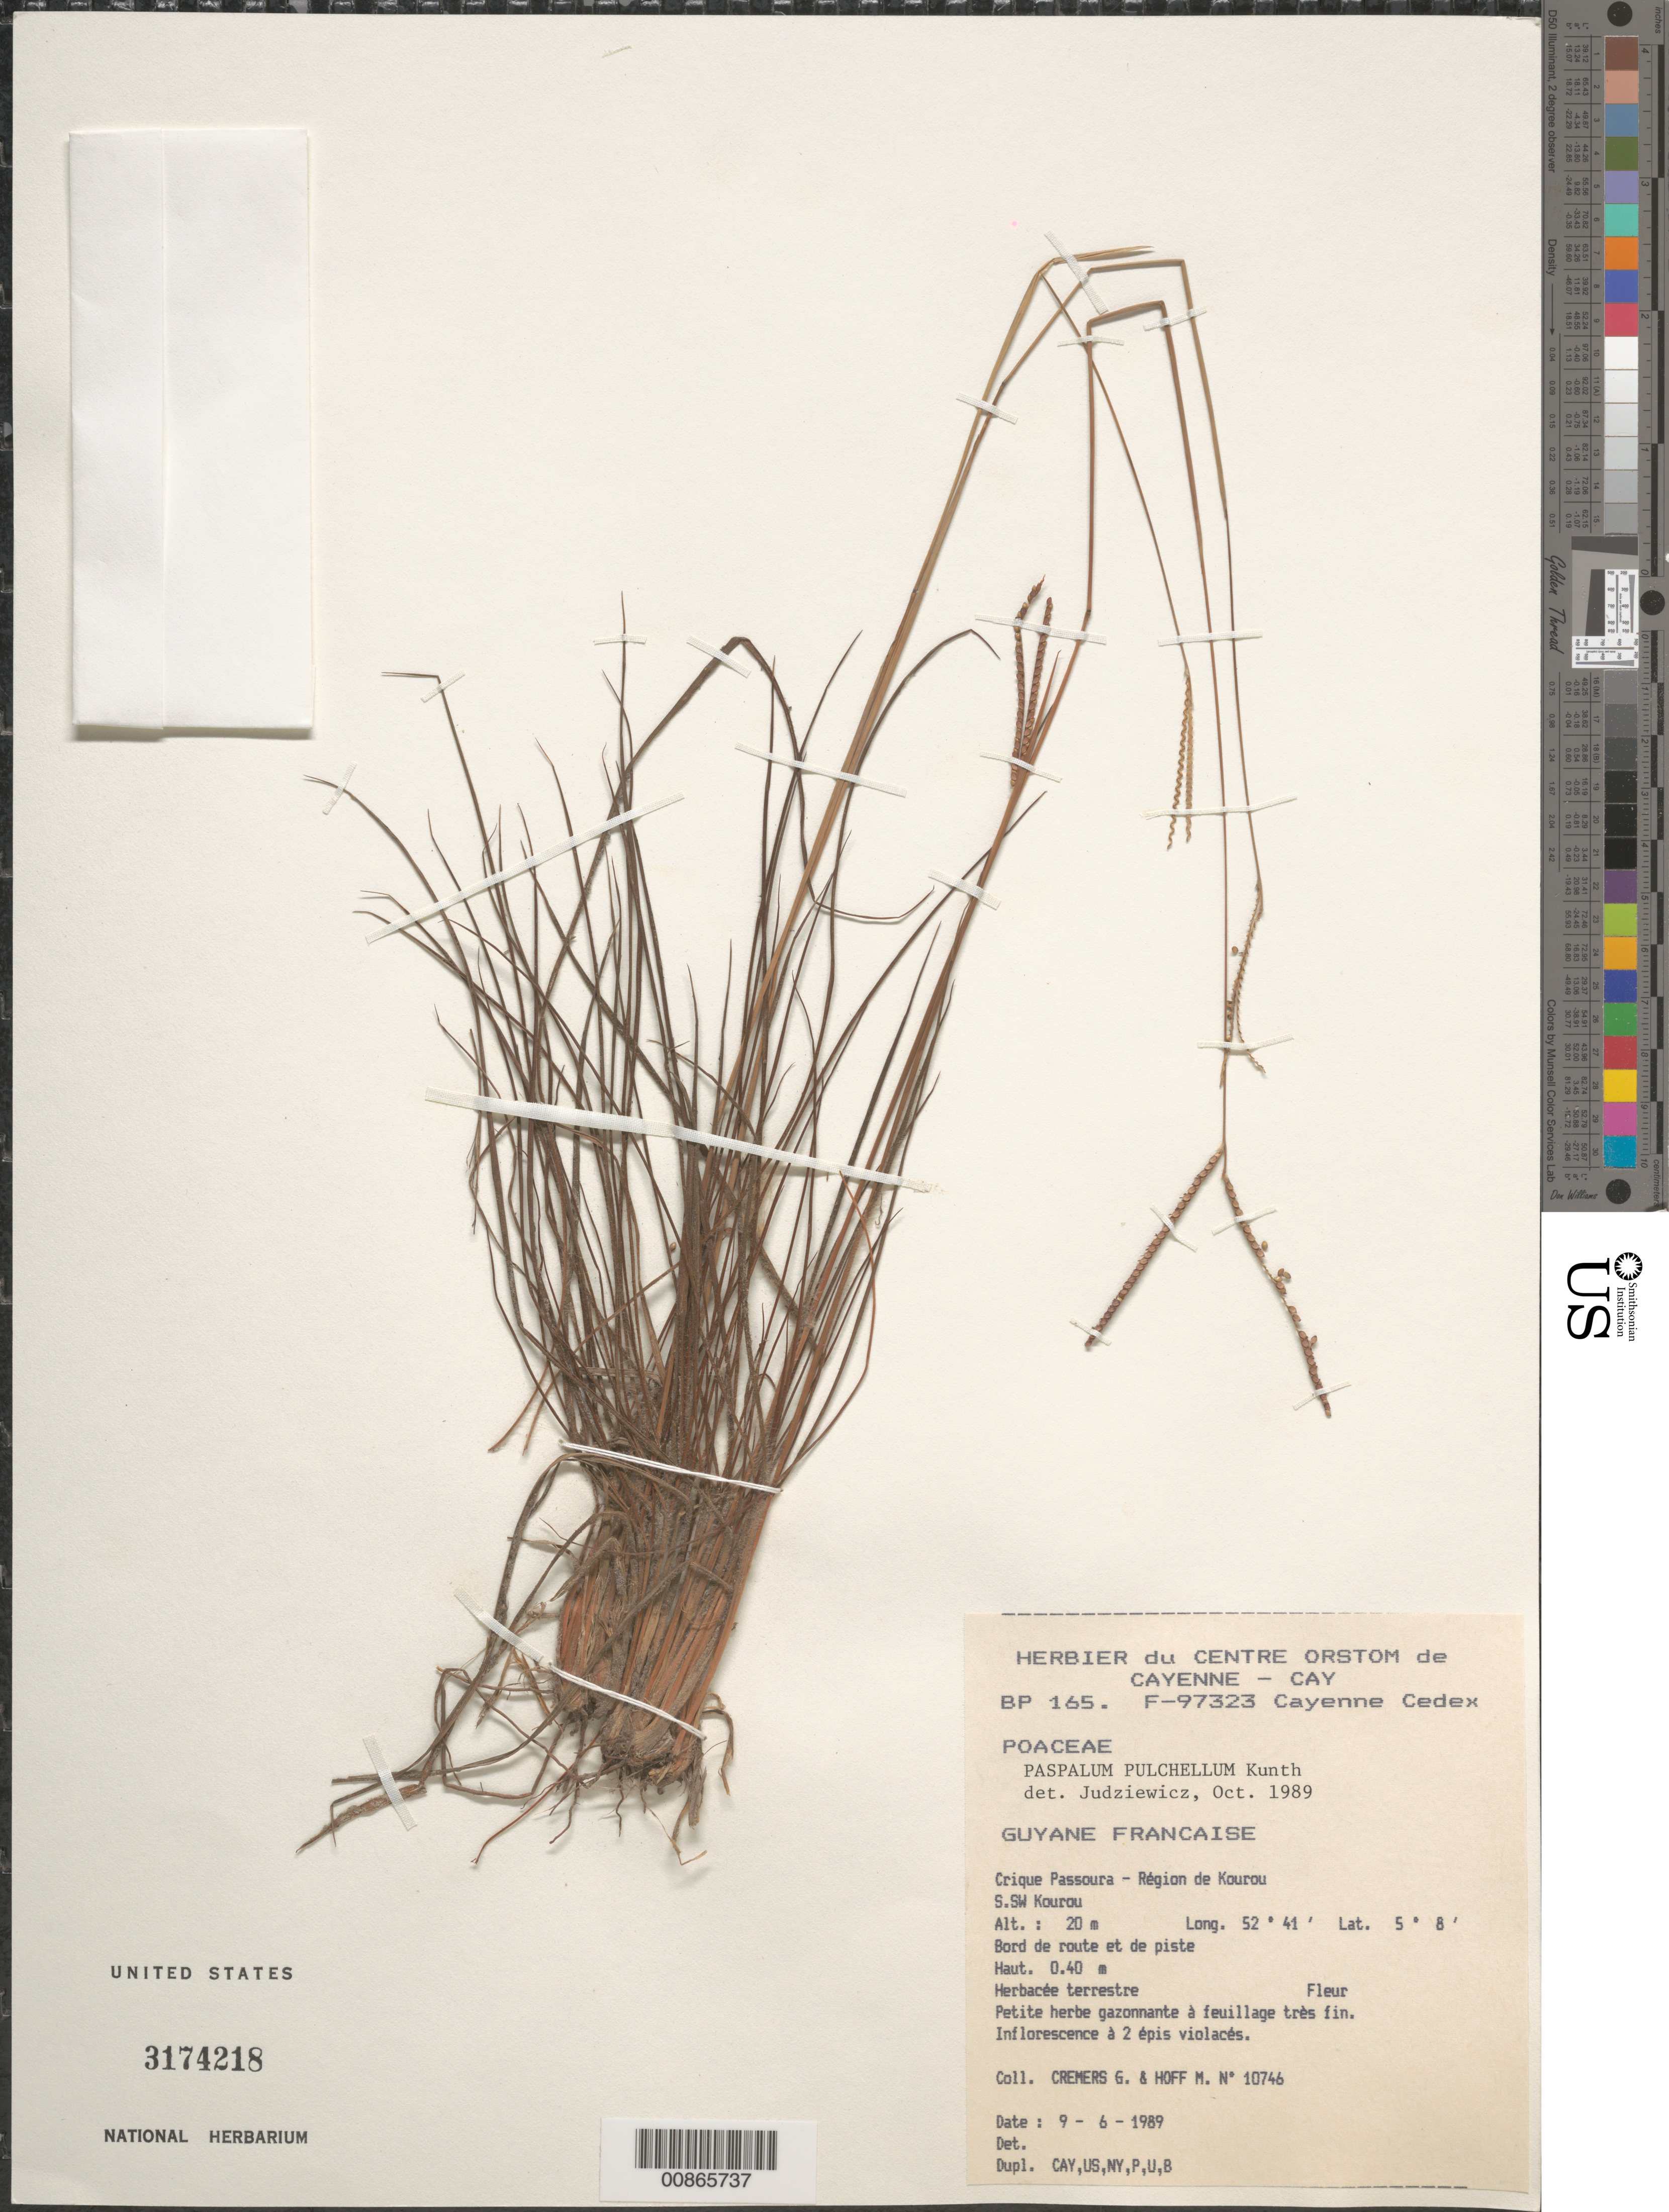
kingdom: Plantae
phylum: Tracheophyta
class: Liliopsida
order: Poales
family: Poaceae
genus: Paspalum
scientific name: Paspalum pulchellum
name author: Kunth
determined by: Judziewicz, E. J.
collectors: G. Cremers & M. Hoff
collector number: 10746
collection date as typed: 9-Jun-89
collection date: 1989-06-09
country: French Guiana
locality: Crique Passoura, région de Kourou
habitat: Along road and trail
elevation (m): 20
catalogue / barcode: US 3174218